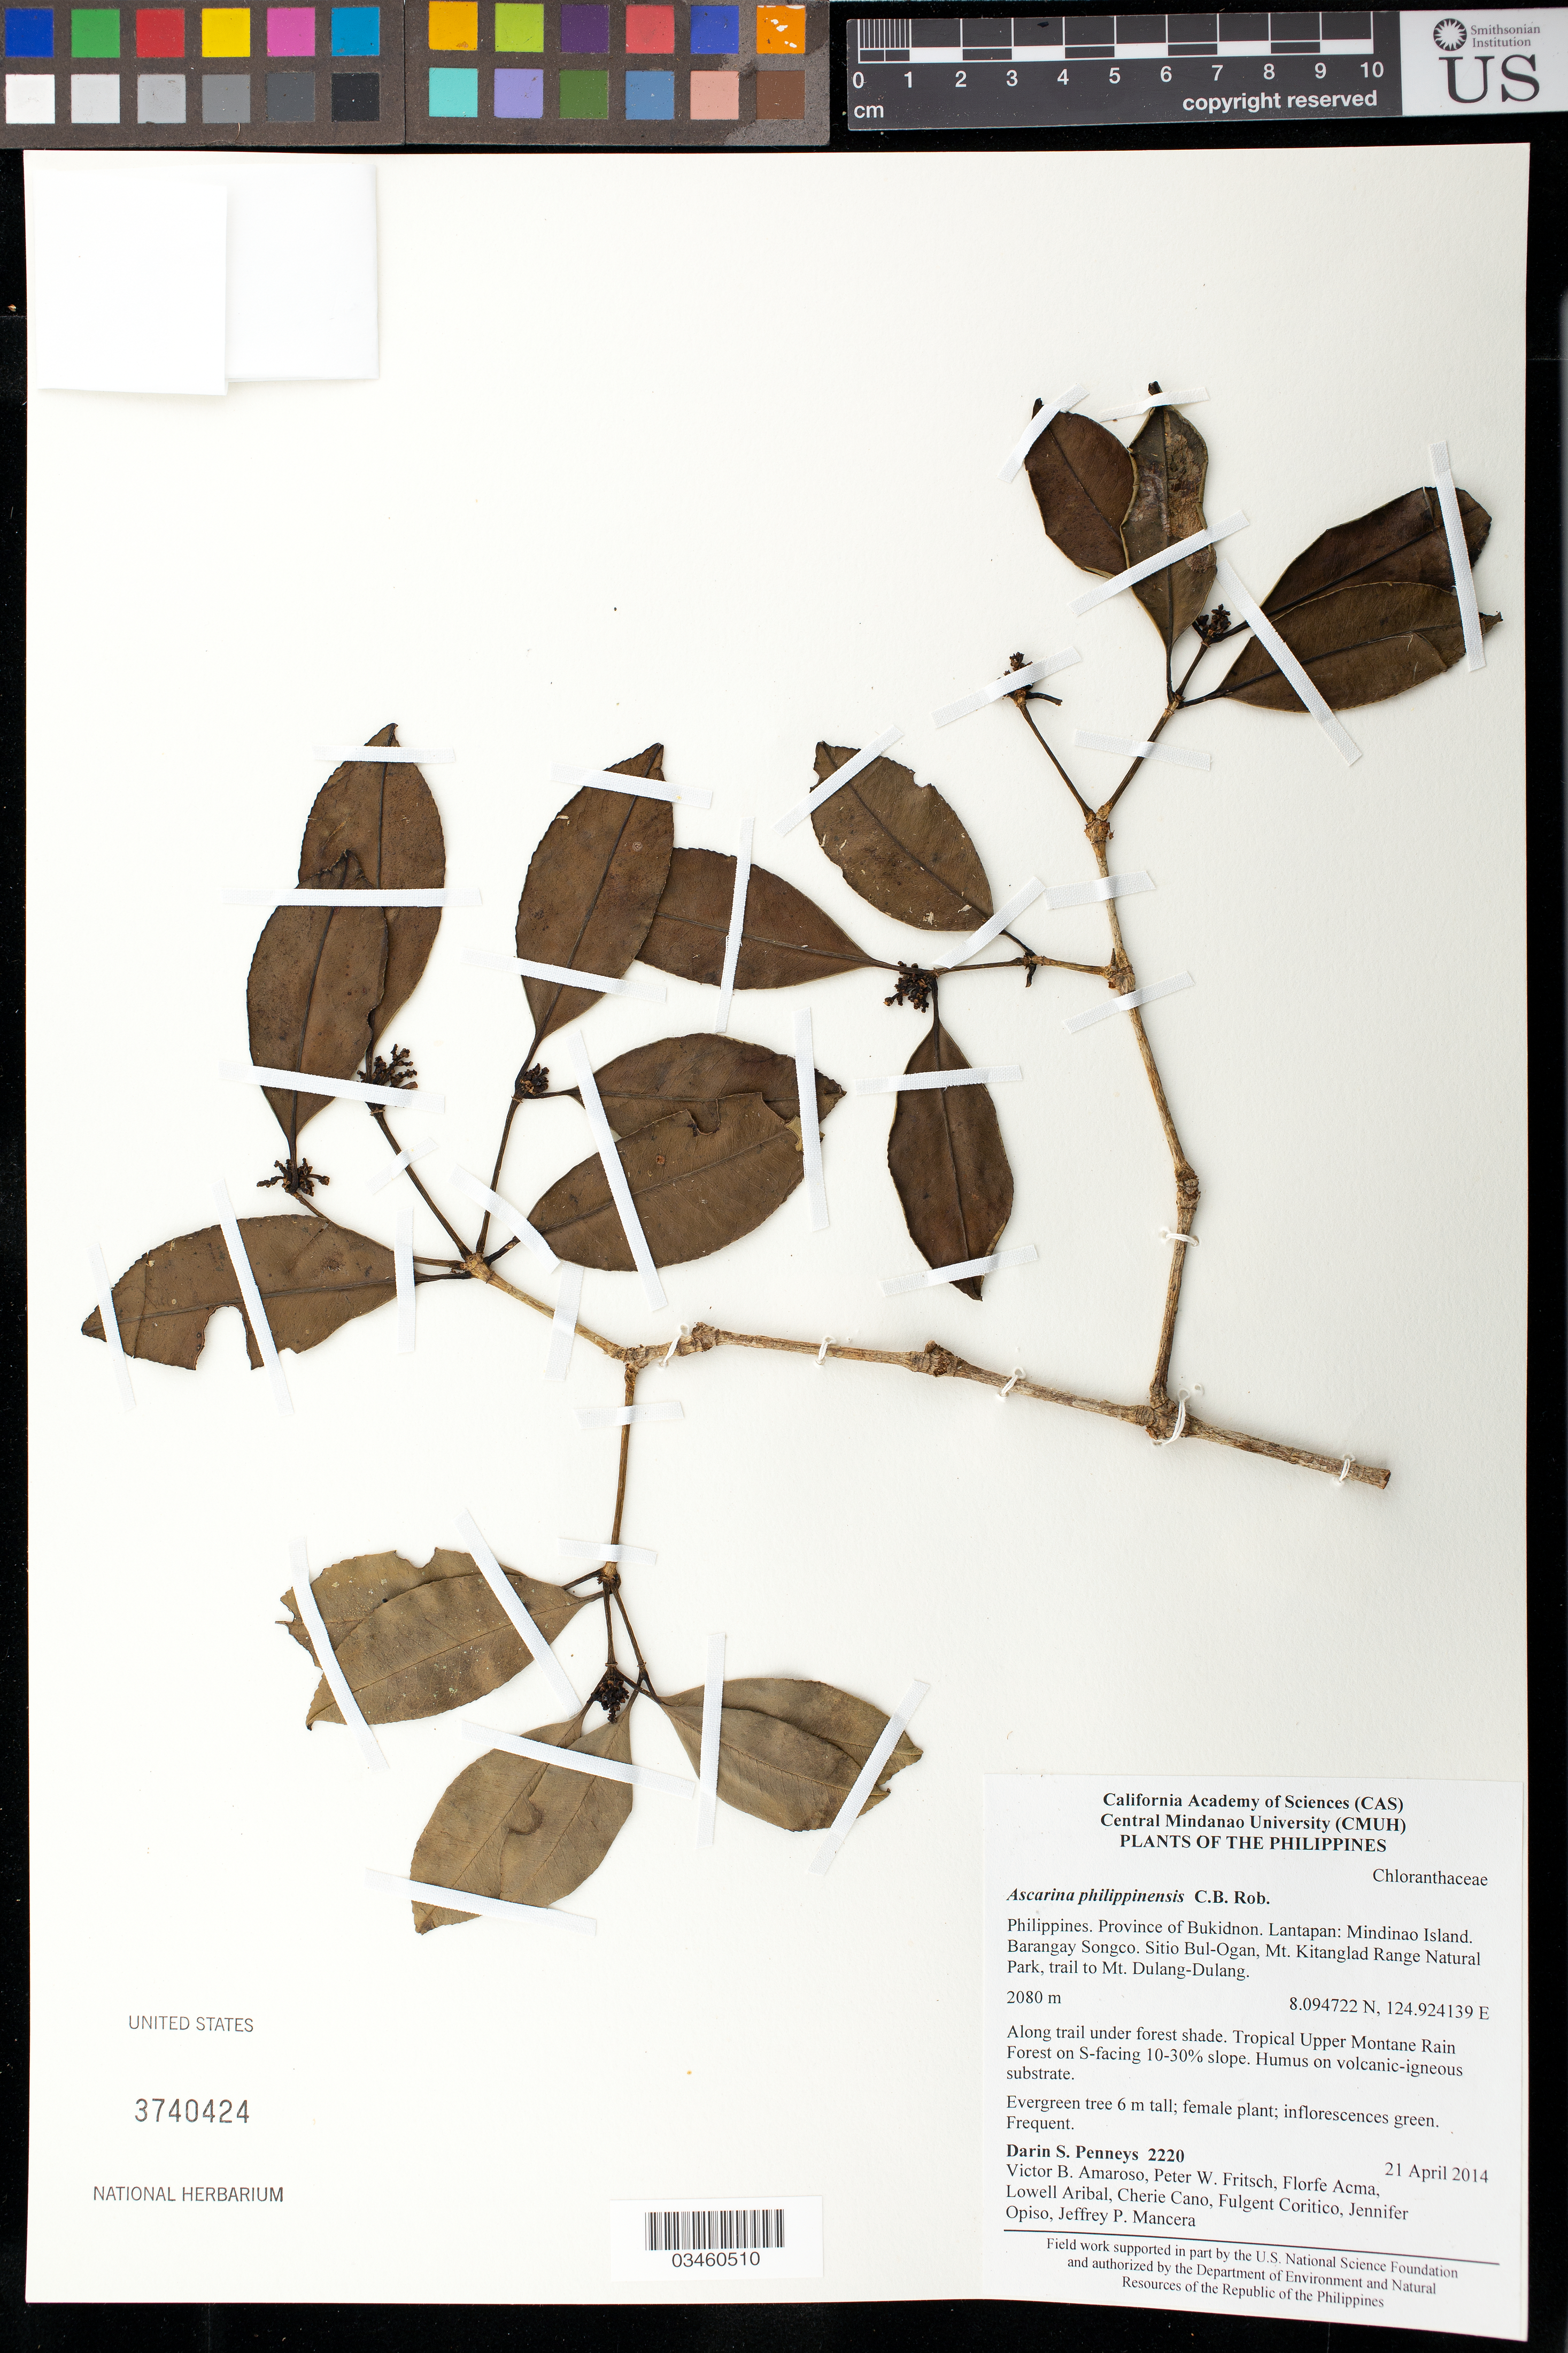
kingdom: Plantae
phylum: Tracheophyta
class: Magnoliopsida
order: Chloranthales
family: Chloranthaceae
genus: Ascarina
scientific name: Ascarina philippinensis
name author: C.B. Rob.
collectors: D. S. Penneys, V. Amoroso, P. W. Fritsch, F. Acma, L. Aribal, C. Cano, F. Coritico, J. Opiso & J. Mancera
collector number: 2220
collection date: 2014-04-21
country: Philippines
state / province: Northern Mindanao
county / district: Bukidnon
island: Mindanao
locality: Philippines. Province of Bukidnon. Lantapan: Mindinao Island. Barangay Songco. Sitio Bul-Ogan, Mt. Kitanglad Range Natural Park, trail to Mt. Dulang-Dulang.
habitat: Along trail under forest shade. Tropical Upper Montane Rain Forest on S-facing 10-30% slope. Humus on volcanic-igneous substrate.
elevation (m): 2080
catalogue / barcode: US 3740424